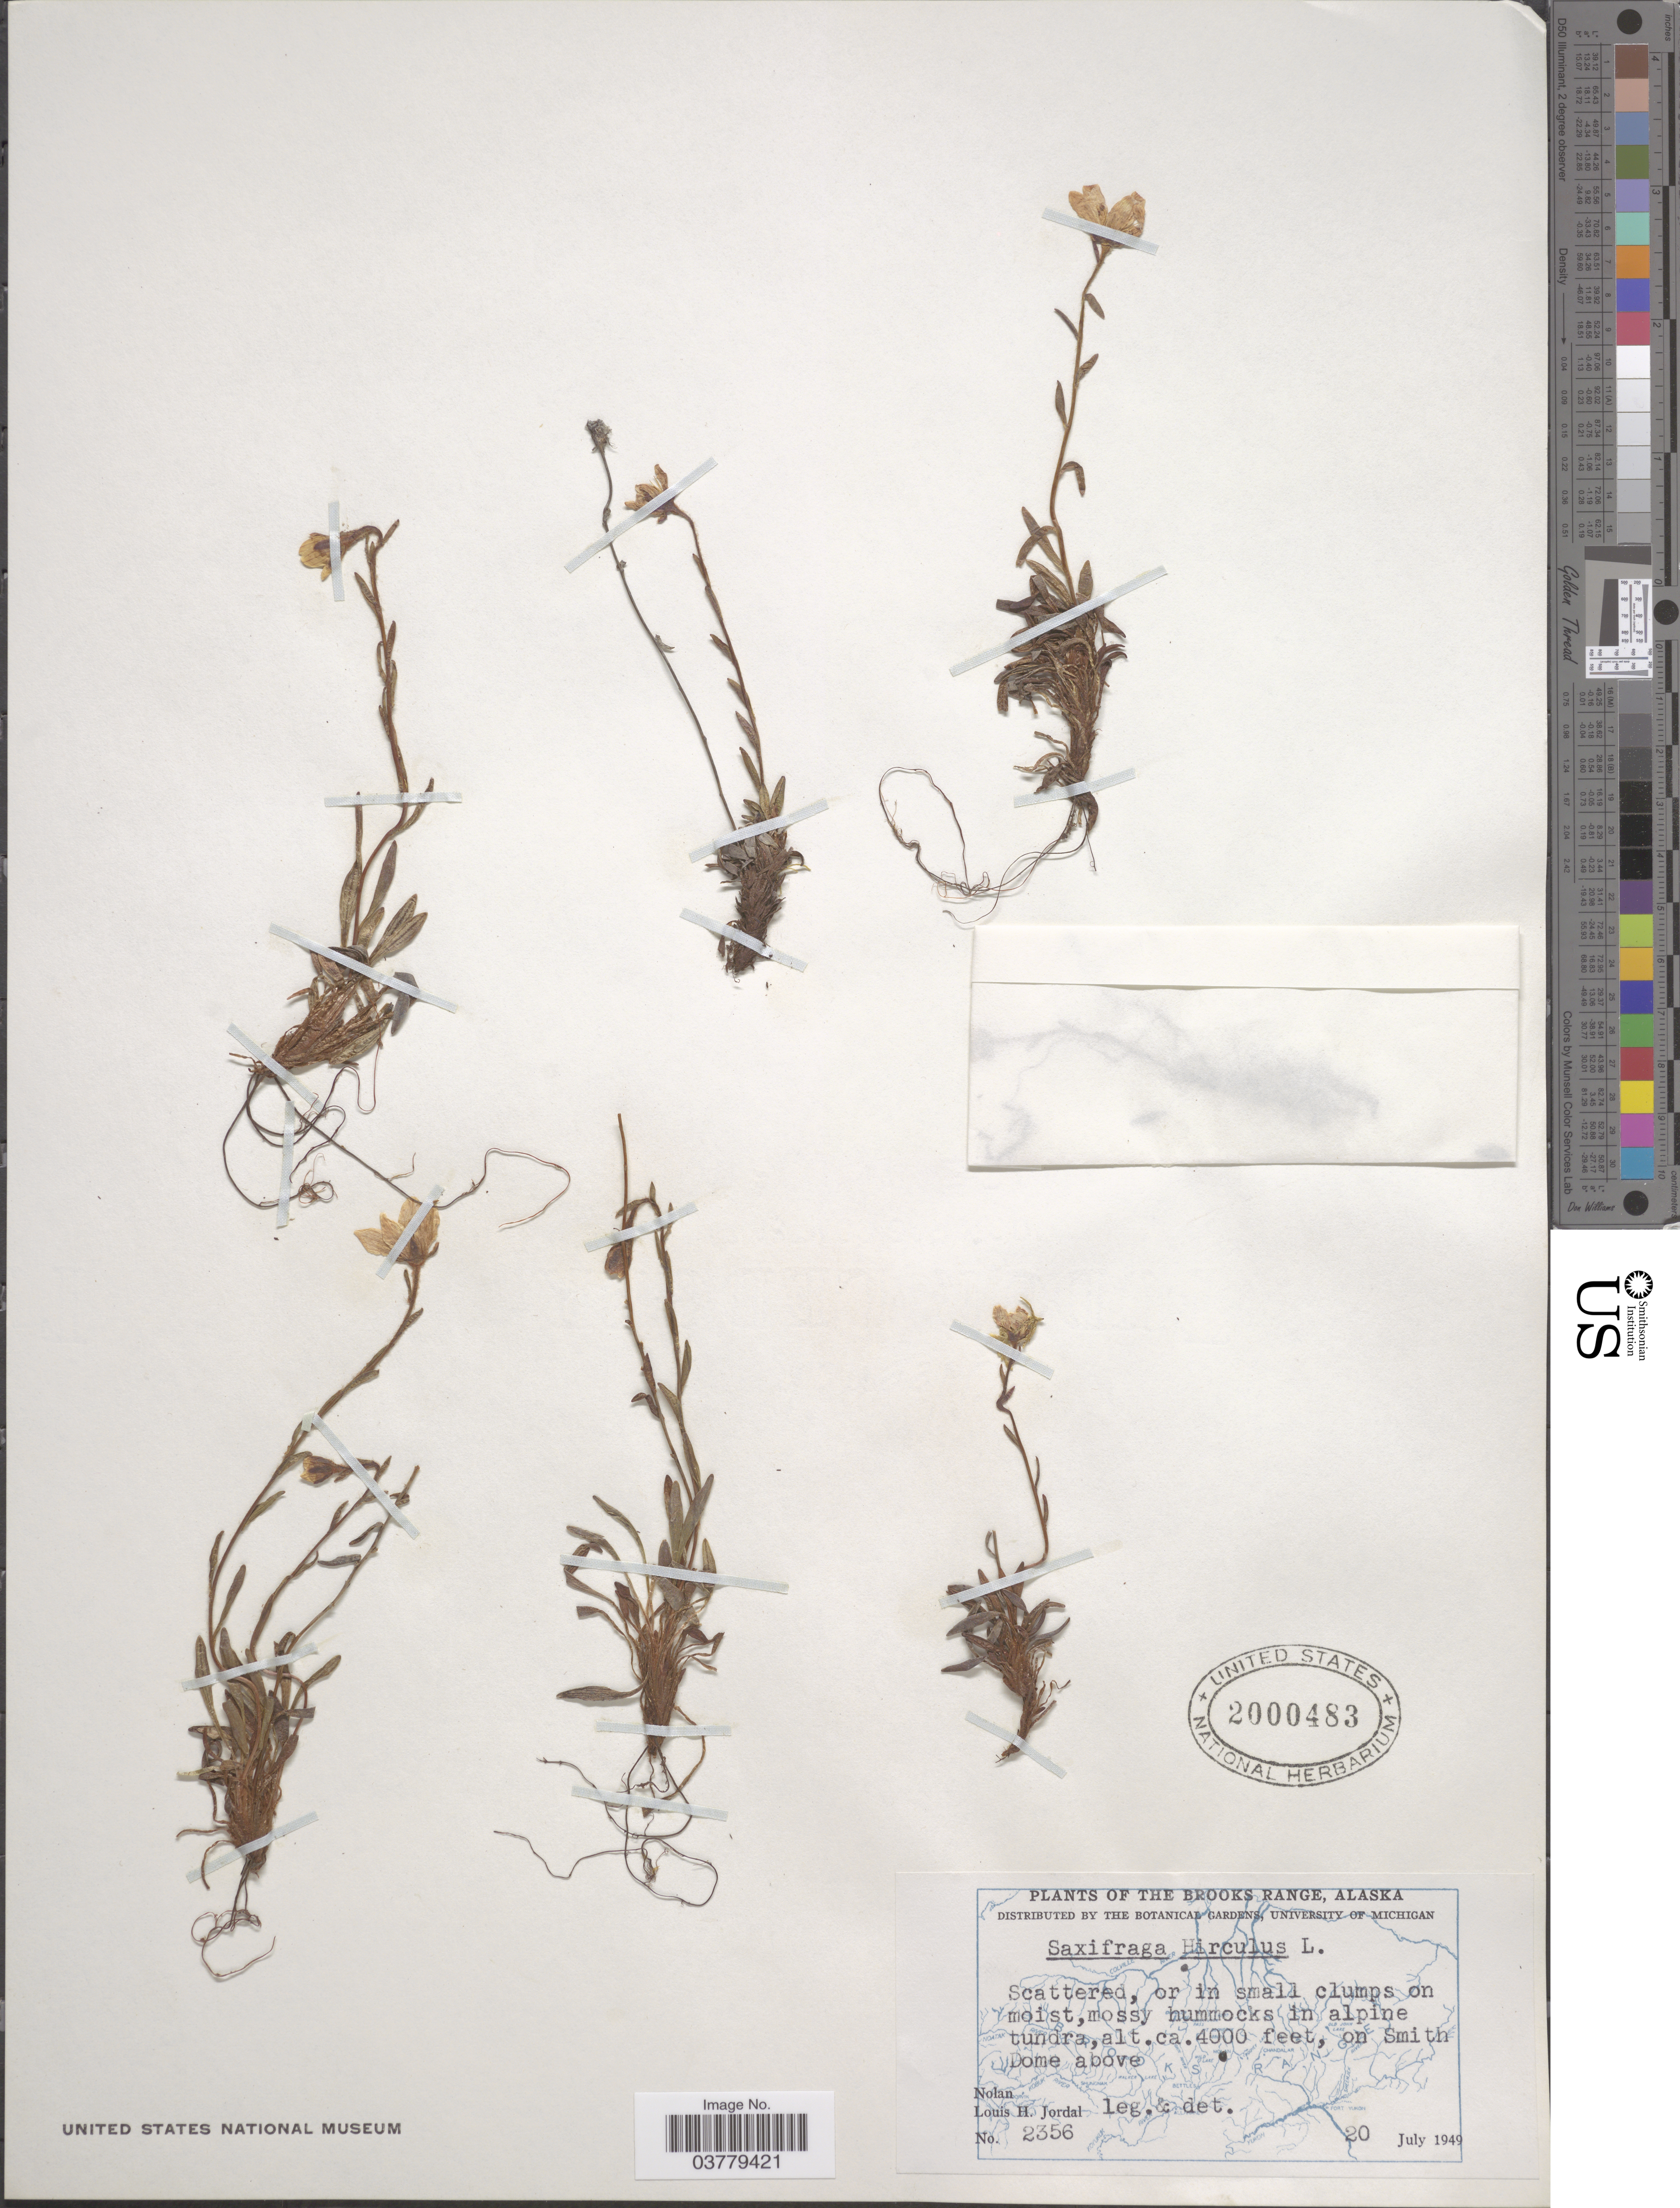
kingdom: Plantae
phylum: Tracheophyta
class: Magnoliopsida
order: Saxifragales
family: Saxifragaceae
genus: Saxifraga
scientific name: Saxifraga hirculus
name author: L.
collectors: L. Jordal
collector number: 2356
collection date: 1949-07-20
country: United States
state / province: Alaska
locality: The Brooks Range, on Smith Dome above Nolan.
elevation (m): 1219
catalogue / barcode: US 2000483